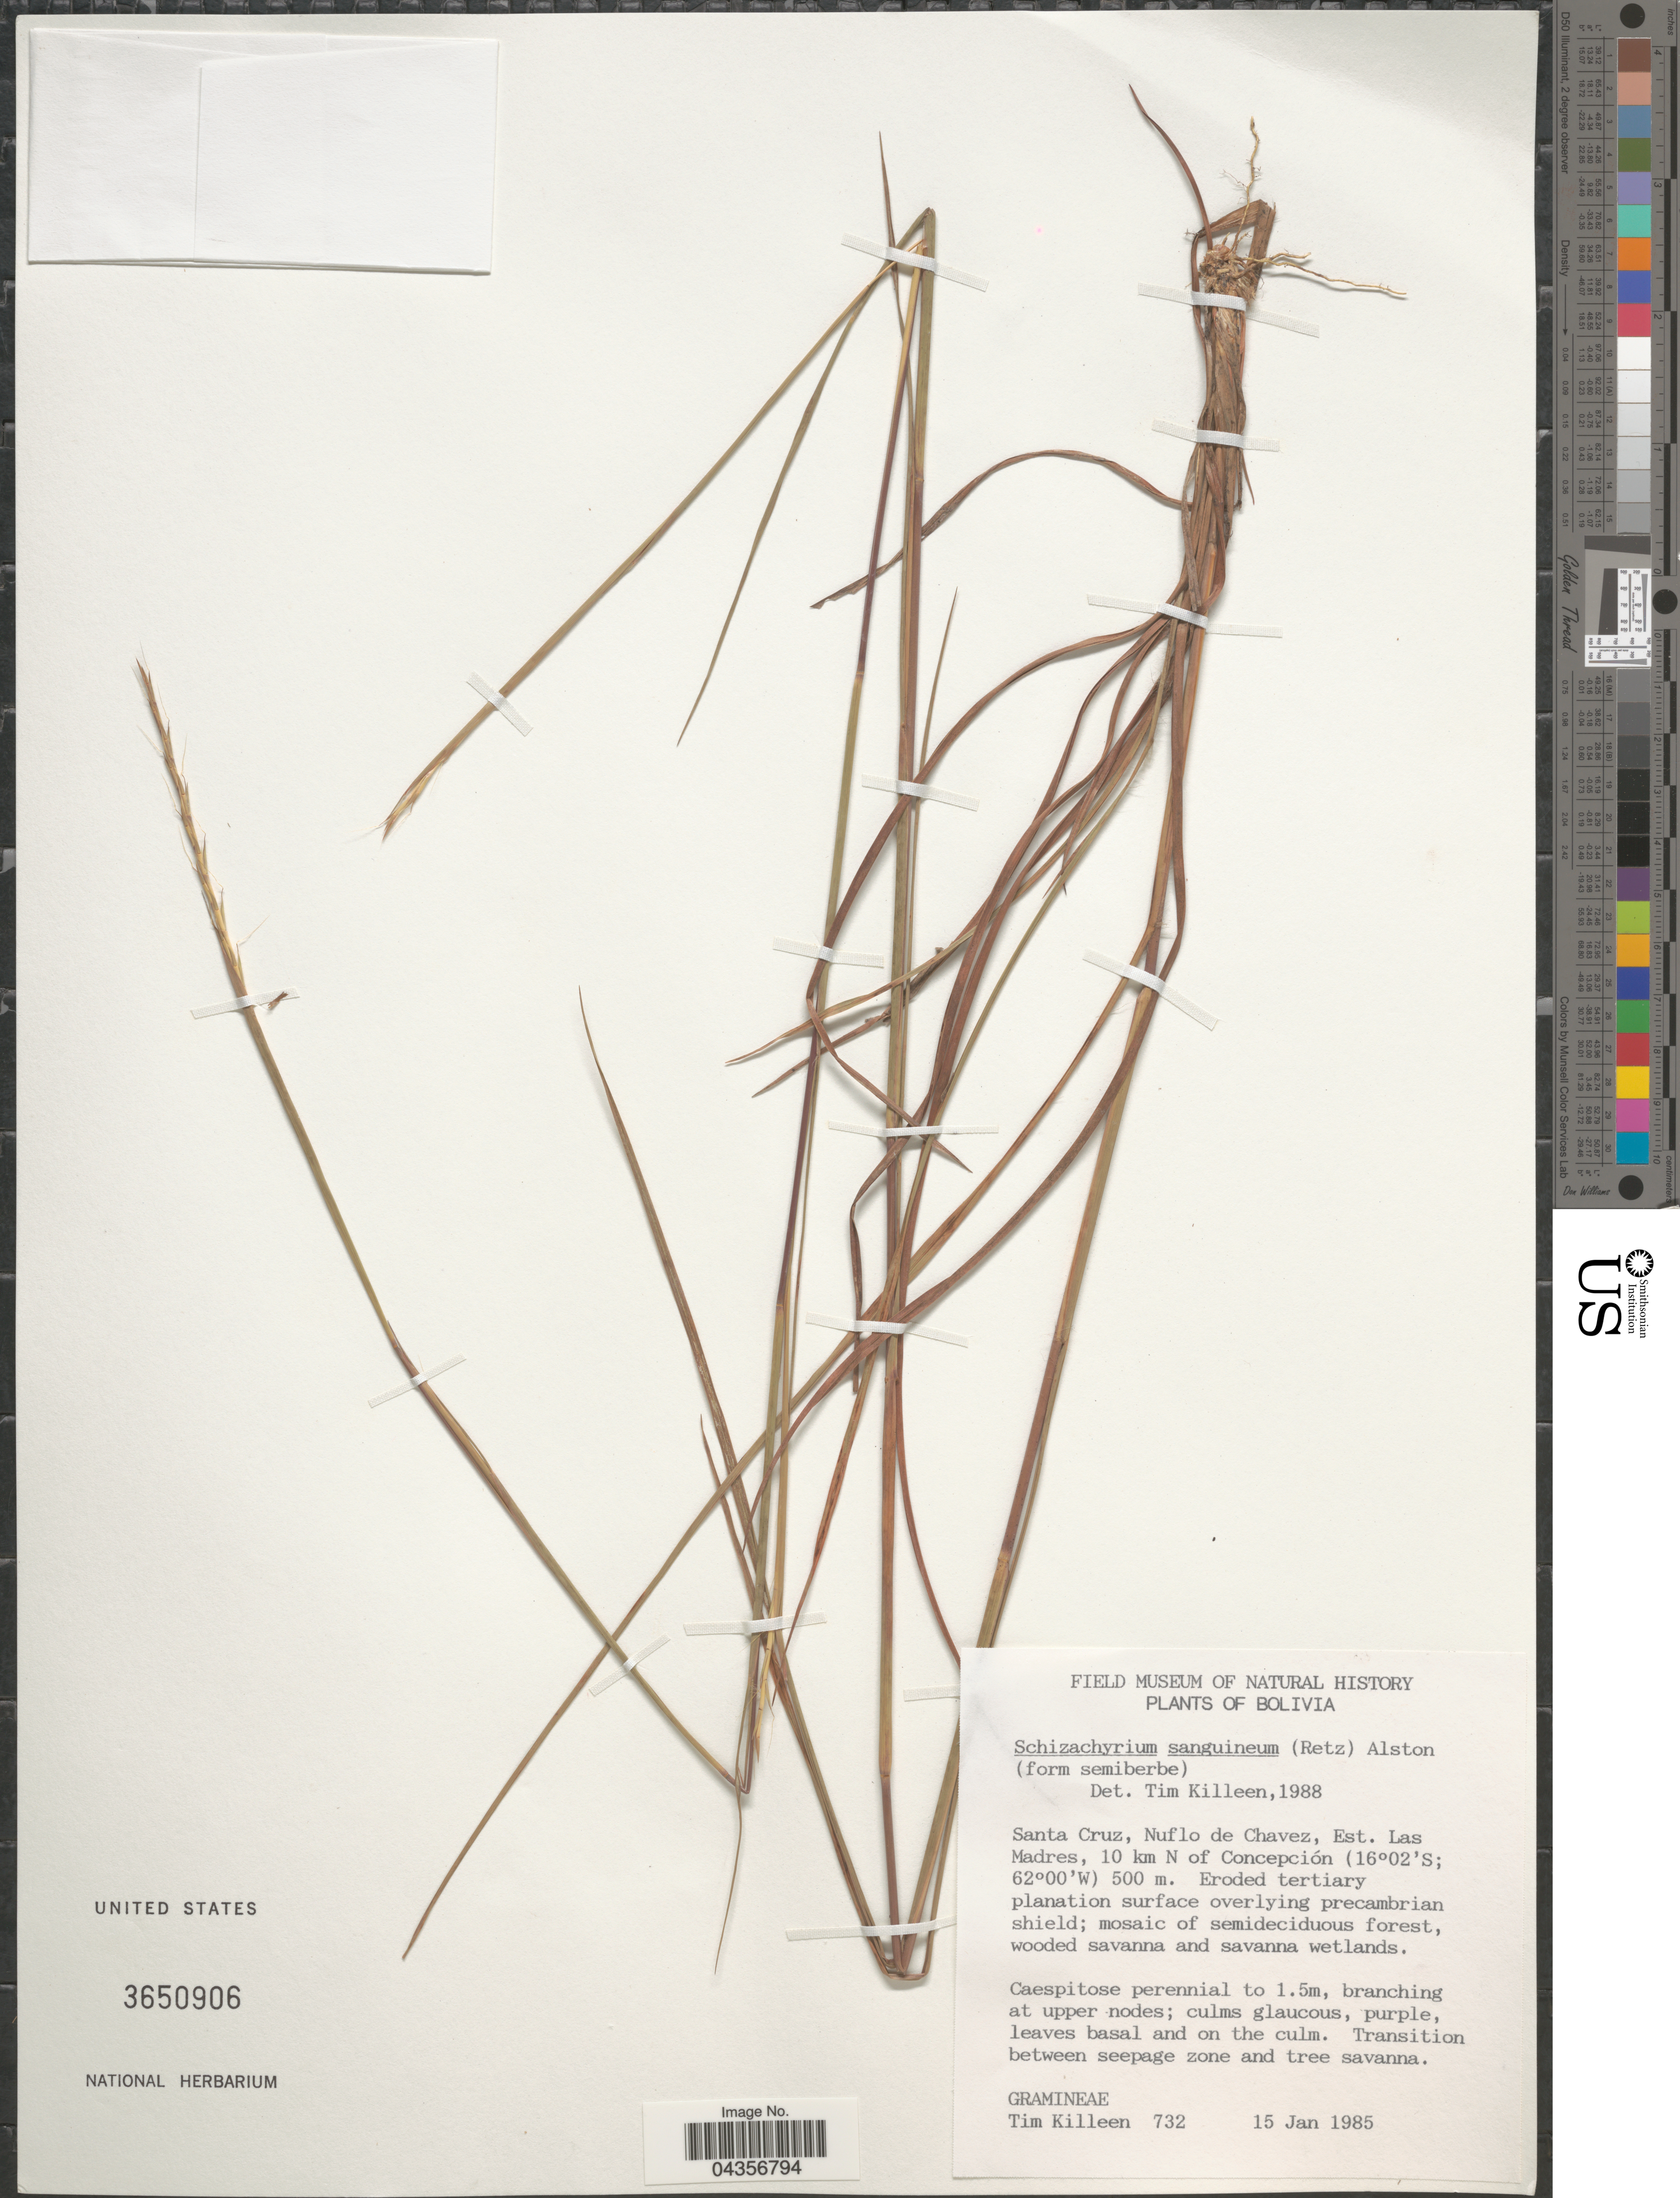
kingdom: Plantae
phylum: Tracheophyta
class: Liliopsida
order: Poales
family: Poaceae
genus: Schizachyrium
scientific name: Schizachyrium sanguineum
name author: (Retz.) Alston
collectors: T. J. Killeen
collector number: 732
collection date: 1985-01-15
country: Bolivia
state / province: Santa Cruz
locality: Santa Cruz, Nuflo de Chavez, Est. Las Madres, 10 km N of Concepción.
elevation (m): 500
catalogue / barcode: US 3650906